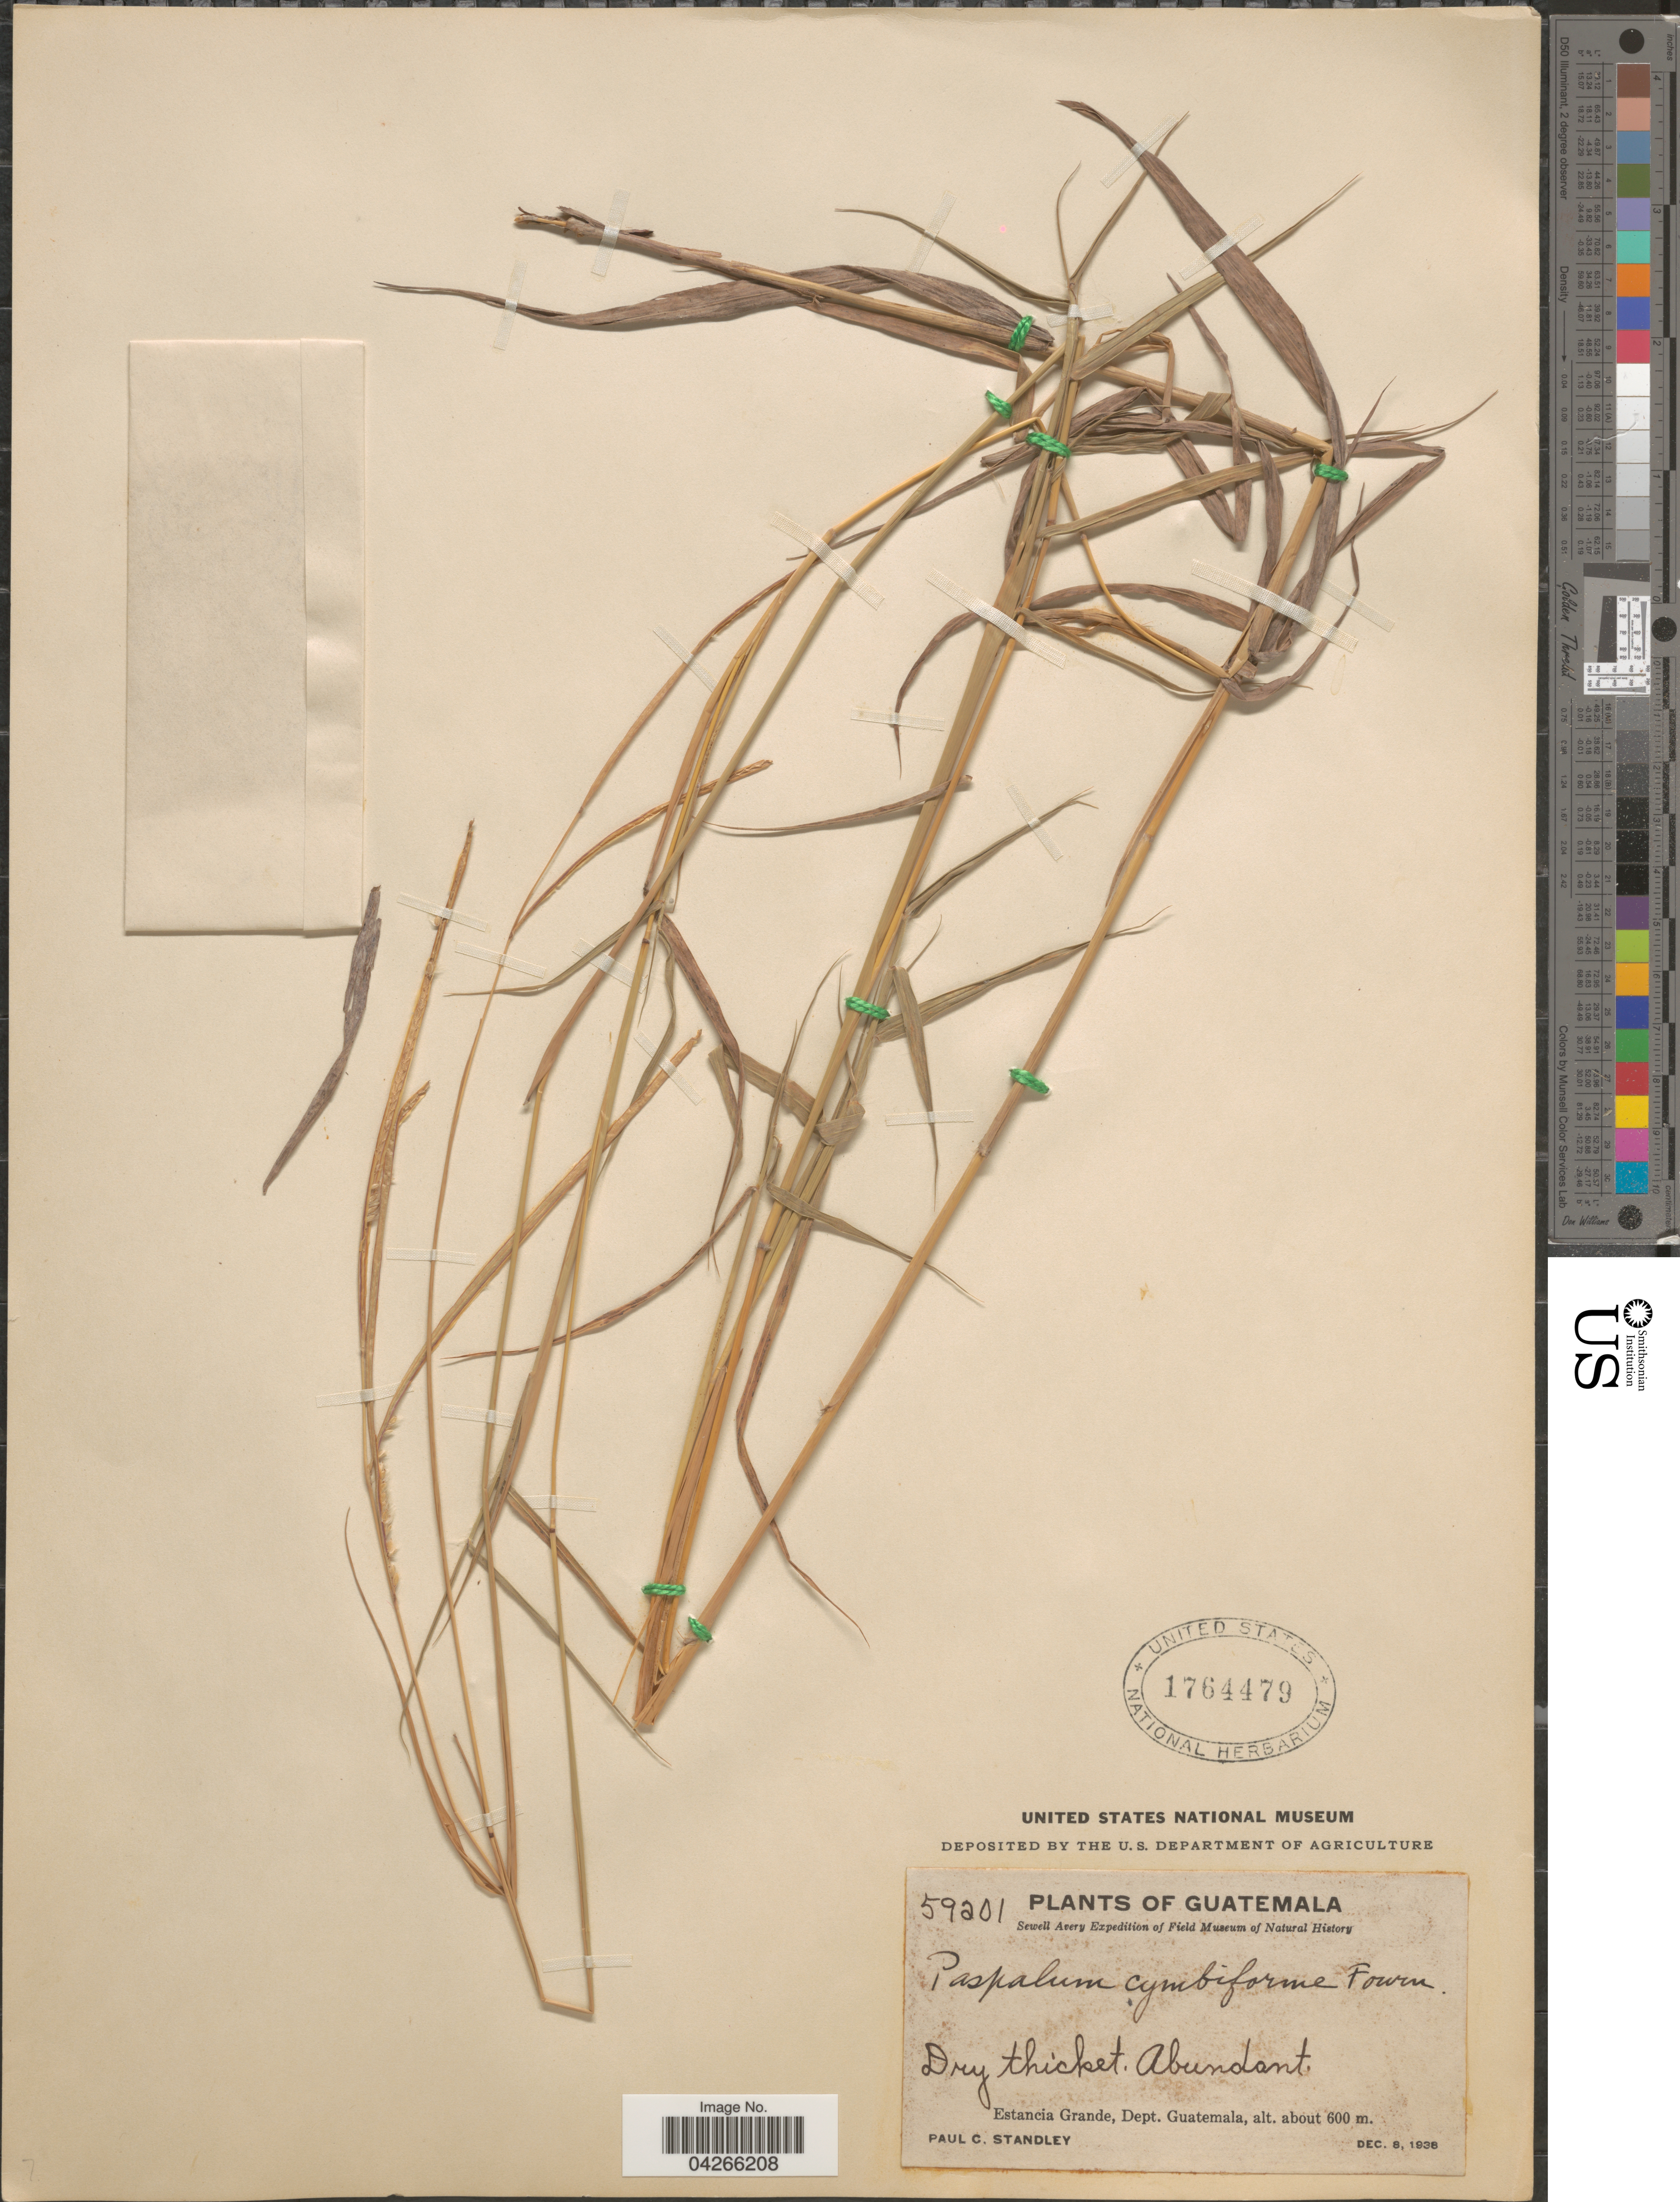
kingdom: Plantae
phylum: Tracheophyta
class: Liliopsida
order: Poales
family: Poaceae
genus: Paspalum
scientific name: Paspalum cymbiforme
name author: E. Fourn.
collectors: P. C. Standley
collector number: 59201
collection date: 1938-12-08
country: Guatemala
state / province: Guatemala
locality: Sewell Avery Expedition. Estancia Grande, Dept. Guatemala.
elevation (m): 600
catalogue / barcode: US 1764479